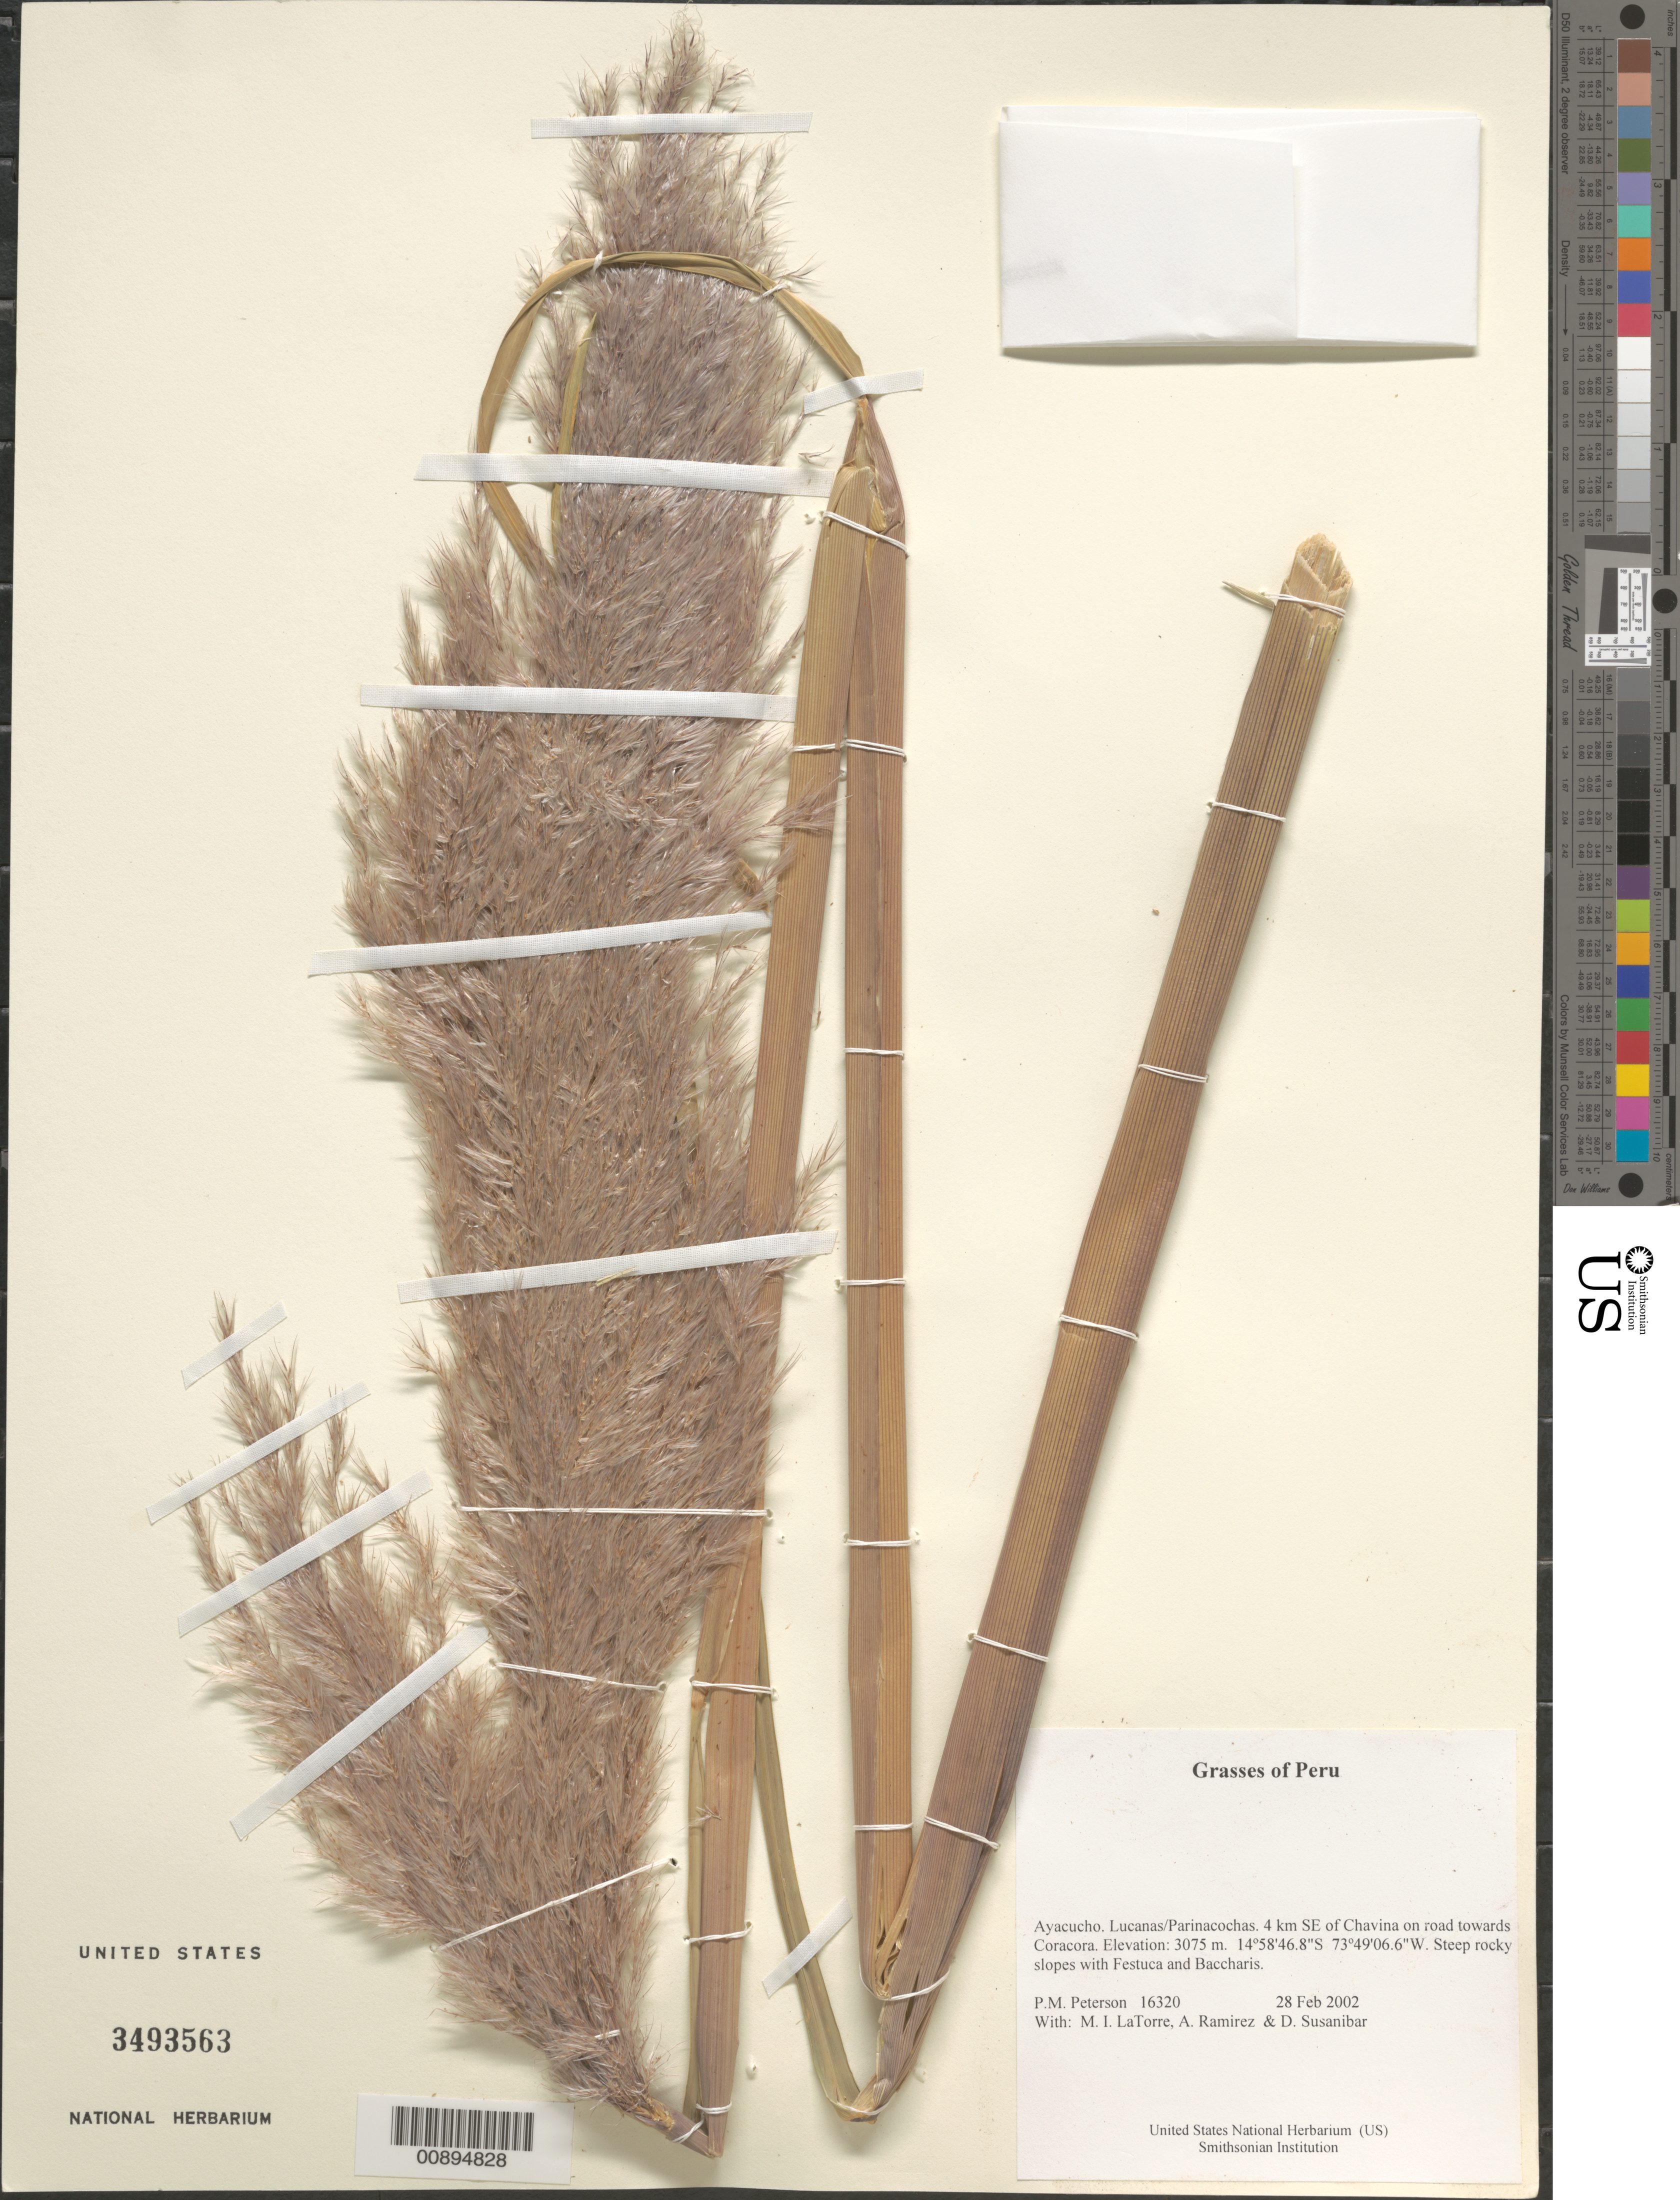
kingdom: Plantae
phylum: Tracheophyta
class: Liliopsida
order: Poales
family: Poaceae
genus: Cortaderia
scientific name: Cortaderia sp.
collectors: P. M. Peterson, M. I. La Torre, A. Ramírez & D. Susanibar Cruz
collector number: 16320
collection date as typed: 28 Feb 2002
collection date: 2002-02-28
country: Peru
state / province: Ayacucho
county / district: Lucanas/Parinacochas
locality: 4 km SE of Chavina on road towards Coracora.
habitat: Steep rocky slopes with ~Festuca and Baccharis~.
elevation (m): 3075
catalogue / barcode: US 3493563